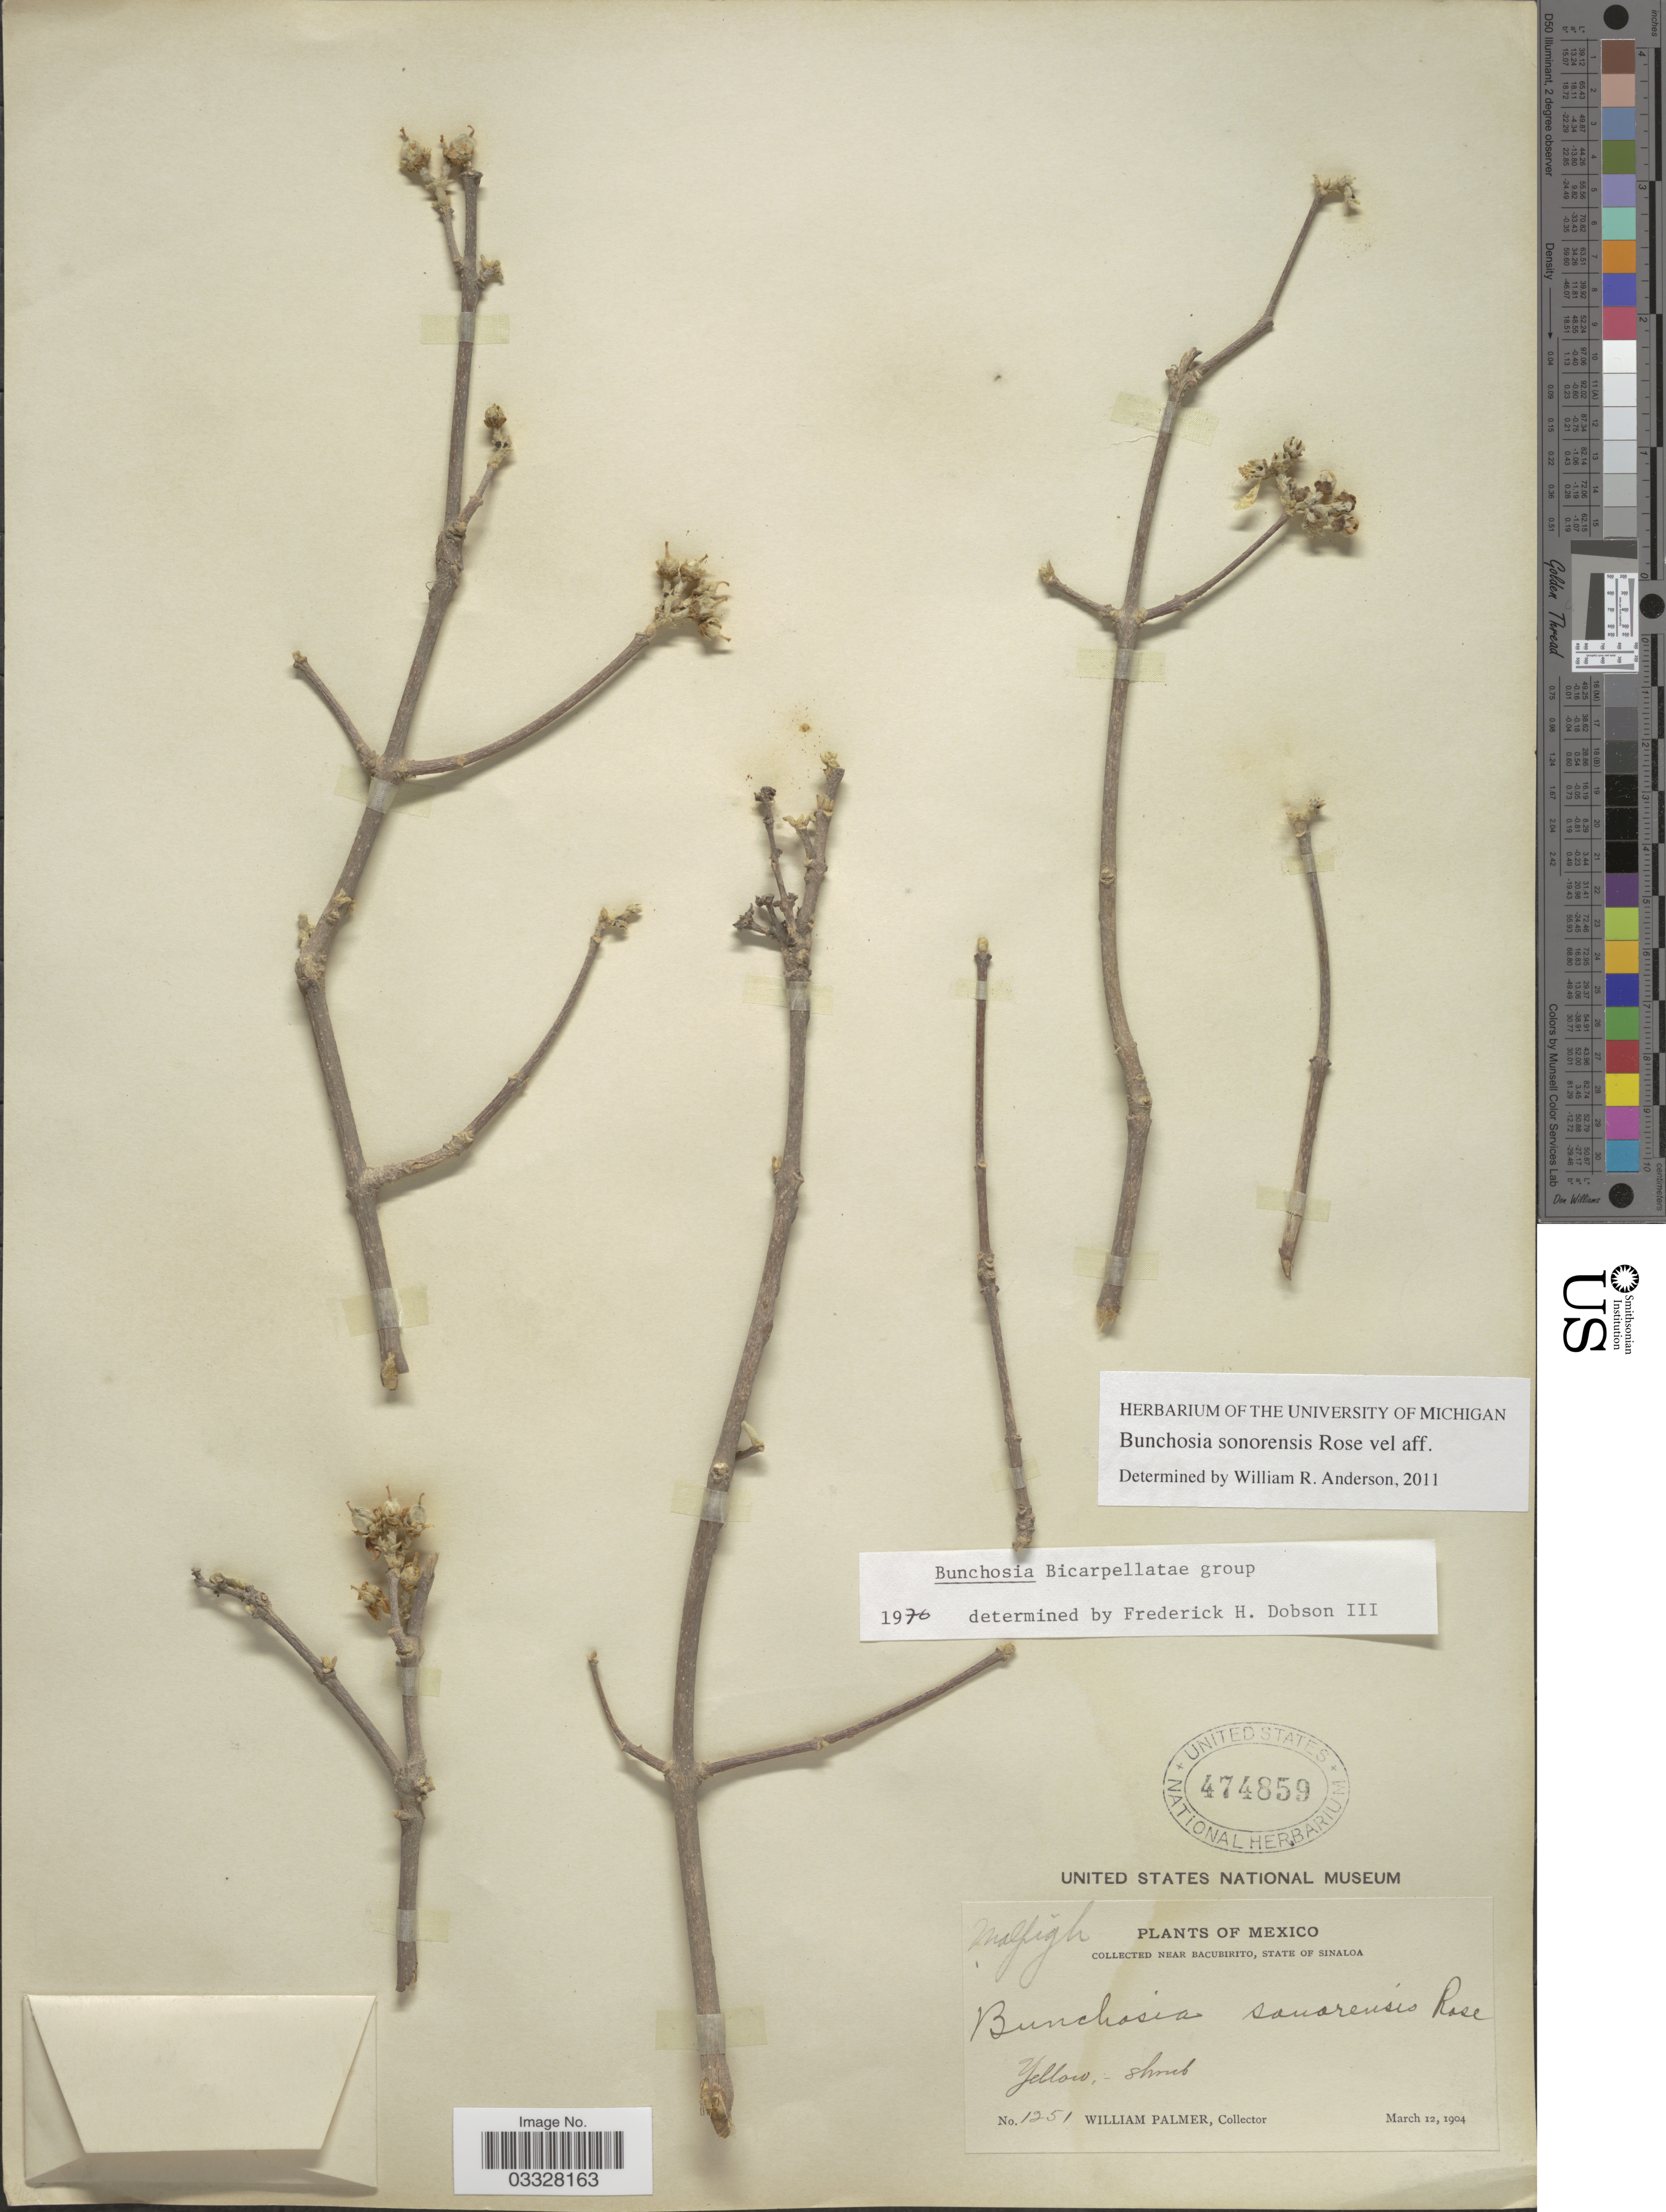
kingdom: Plantae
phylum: Tracheophyta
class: Magnoliopsida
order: Malpighiales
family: Malpighiaceae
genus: Bunchosia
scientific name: Bunchosia sonorensis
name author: Rose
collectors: W. Palmer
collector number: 1251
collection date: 1904-03-12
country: Mexico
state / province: Sinaloa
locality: Near Bacubirito.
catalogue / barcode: US 474859